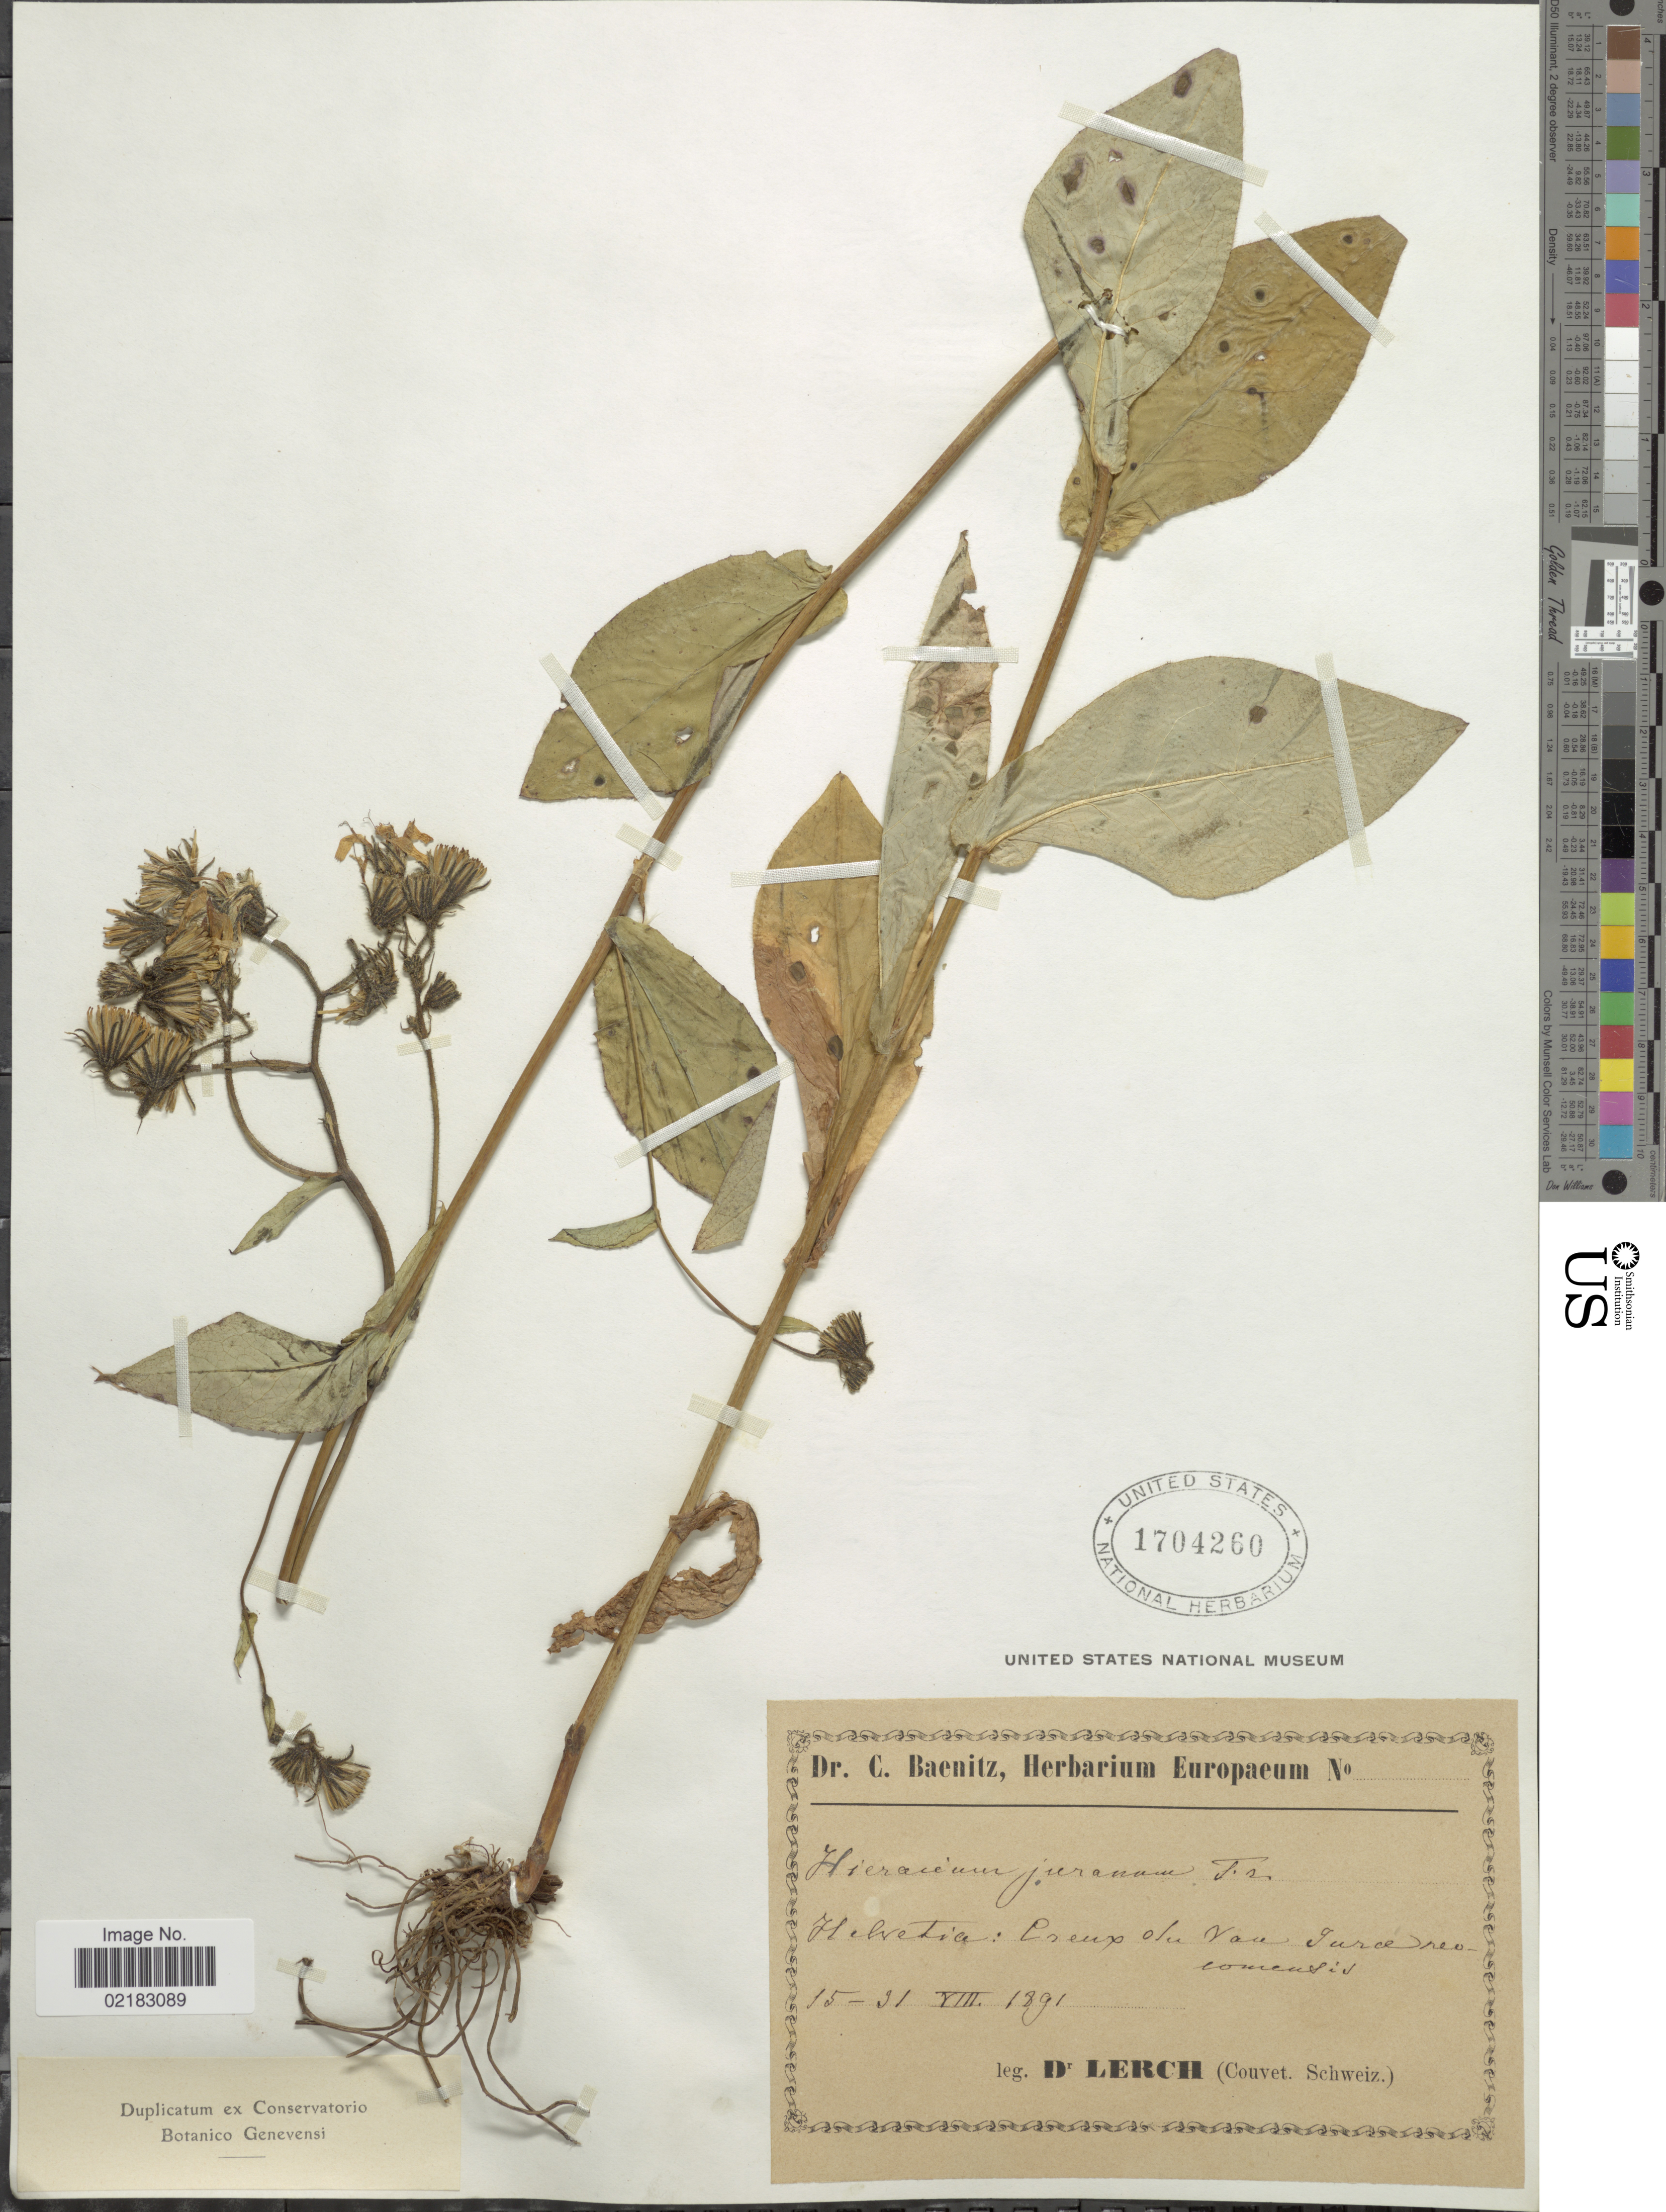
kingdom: Plantae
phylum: Tracheophyta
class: Magnoliopsida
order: Asterales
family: Asteraceae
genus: Hieracium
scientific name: Hieracium jurassicum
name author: Griseb.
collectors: -. Lerch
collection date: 1891-08-15/1891-08-21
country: Switzerland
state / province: Neuchatel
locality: Helvetica: Creux du Van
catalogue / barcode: US 1704260